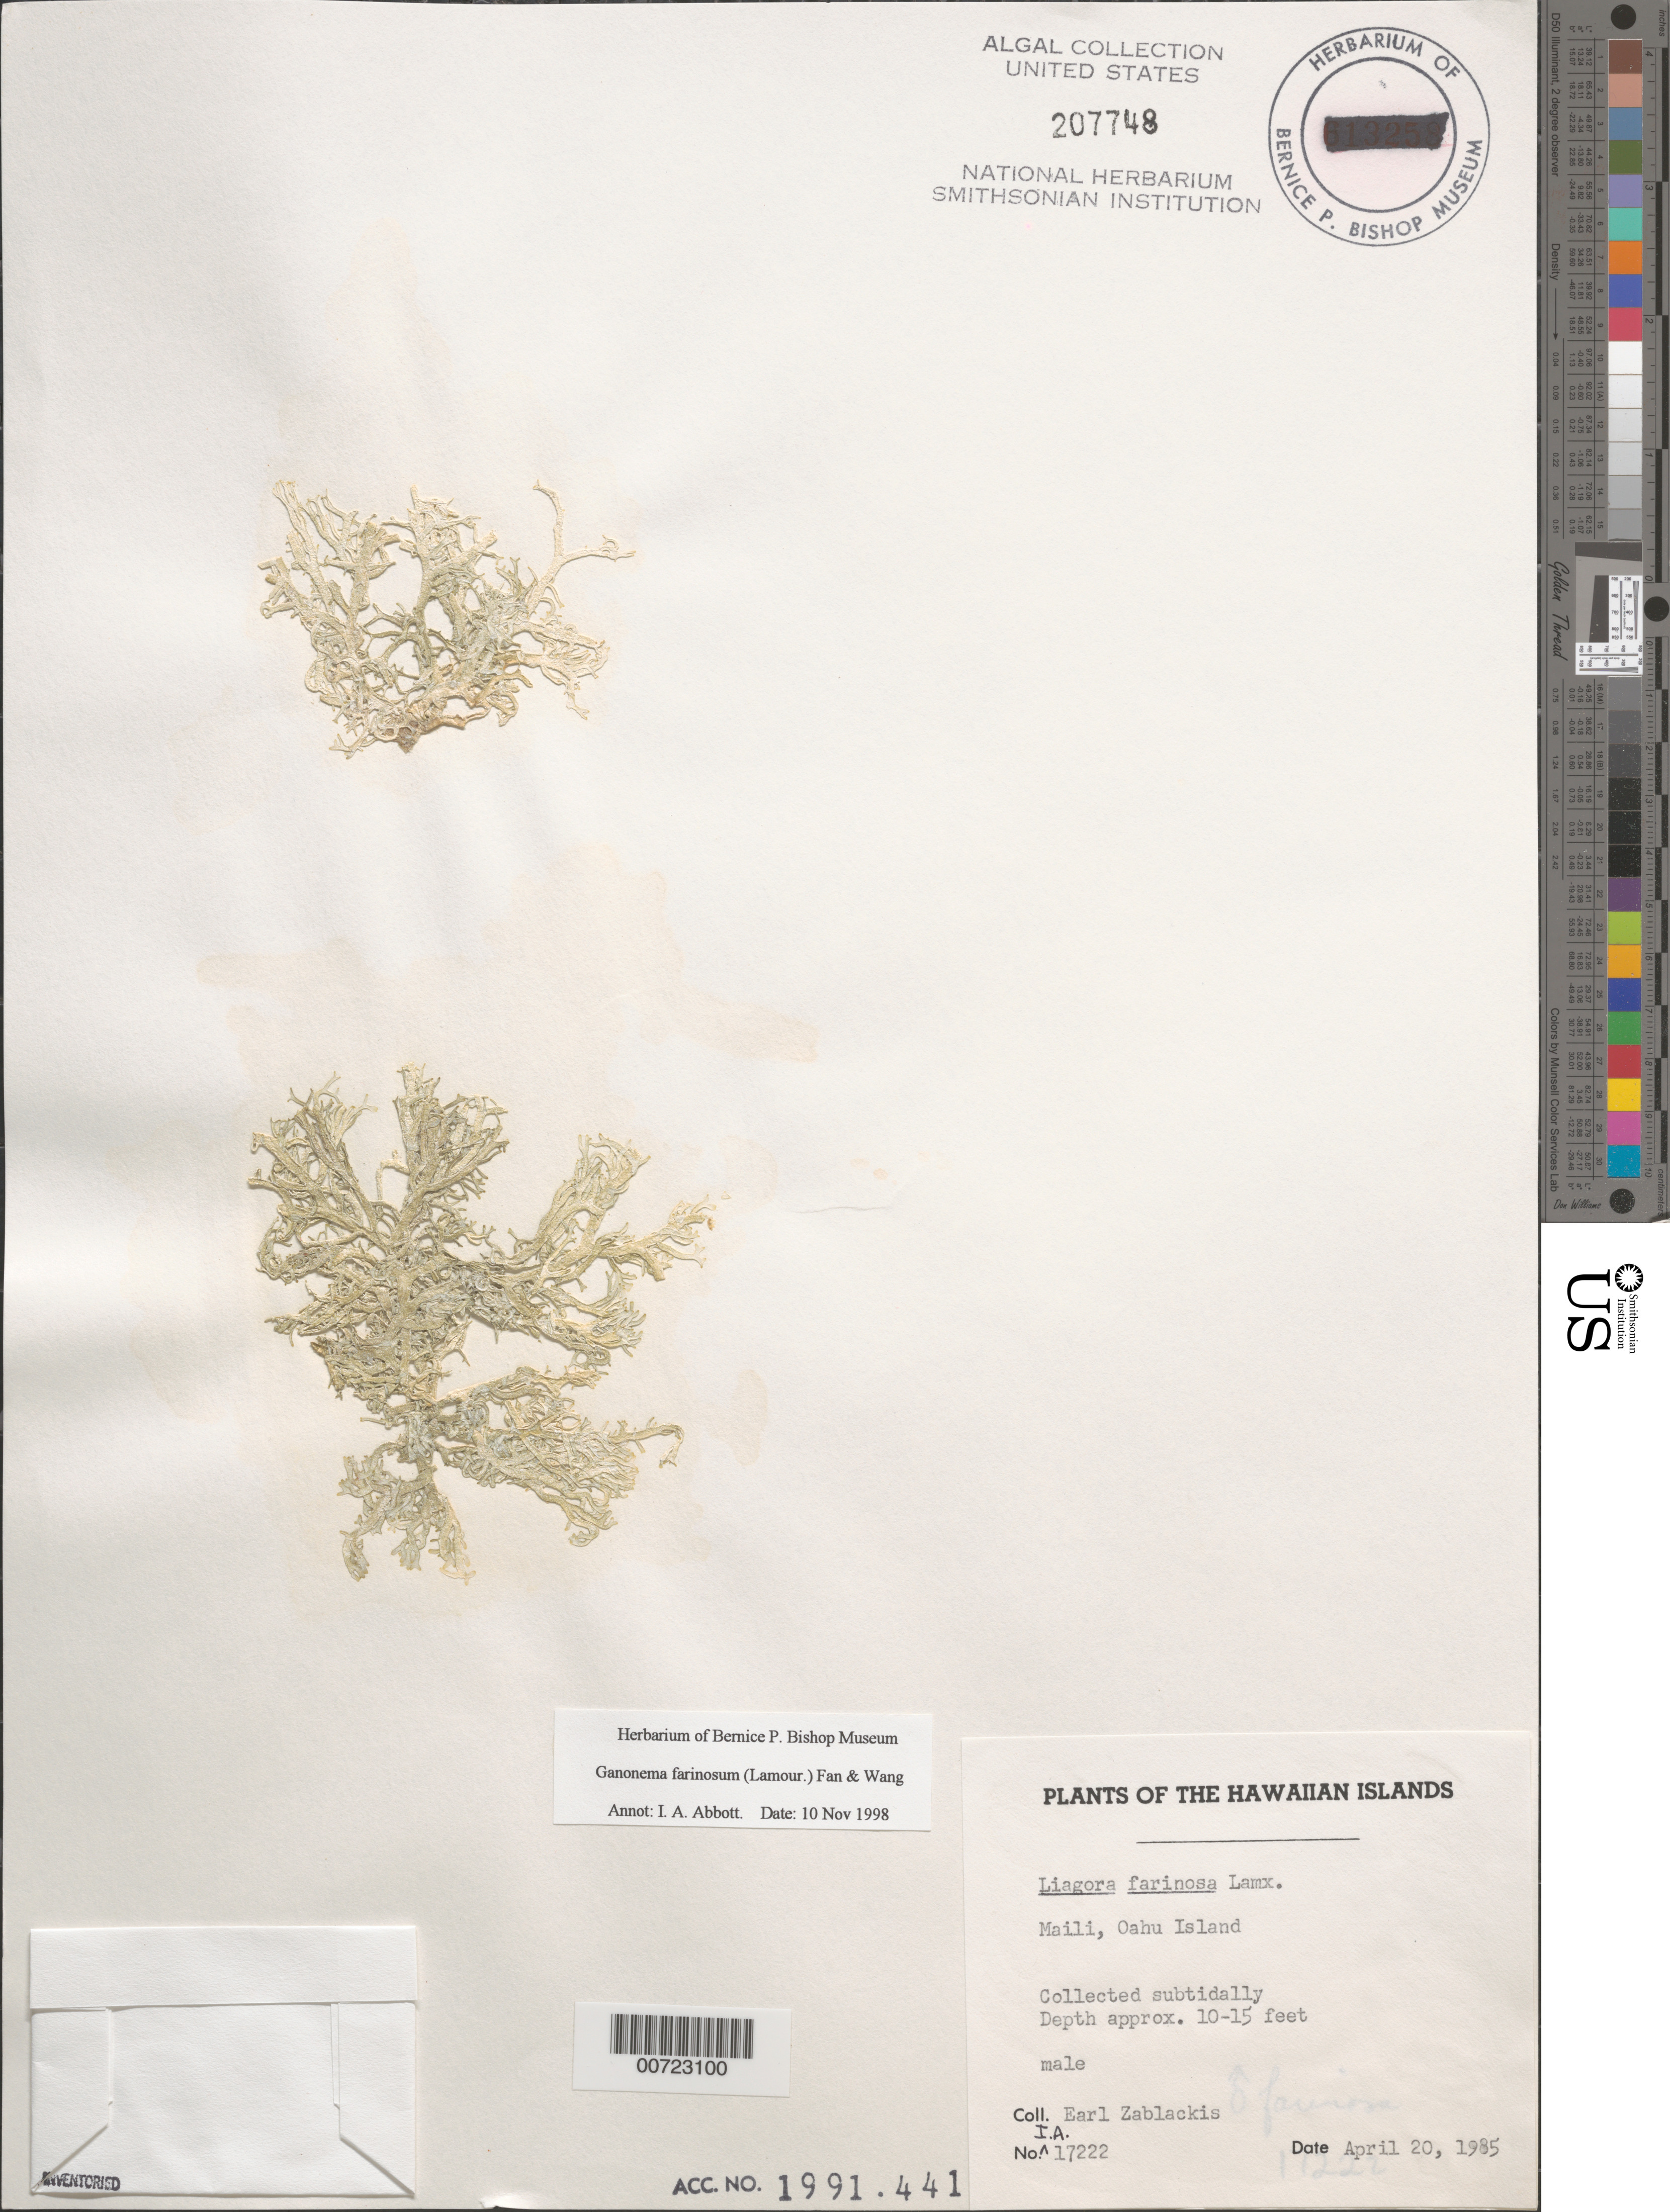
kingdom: Plantae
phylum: Rhodophyta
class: Florideophyceae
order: Nemaliales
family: Liagoraceae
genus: Ganonema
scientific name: Ganonema farinosum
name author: (J.V.Lamouroux) K.C. Fan & Yung C. Wang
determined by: Abbott, Isabella A.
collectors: E. Zablackis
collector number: IAA 17222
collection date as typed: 20 Apr 1985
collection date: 1985-04-20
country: United States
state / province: Hawaii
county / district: Honolulu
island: Oahu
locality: Maili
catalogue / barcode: US 207748